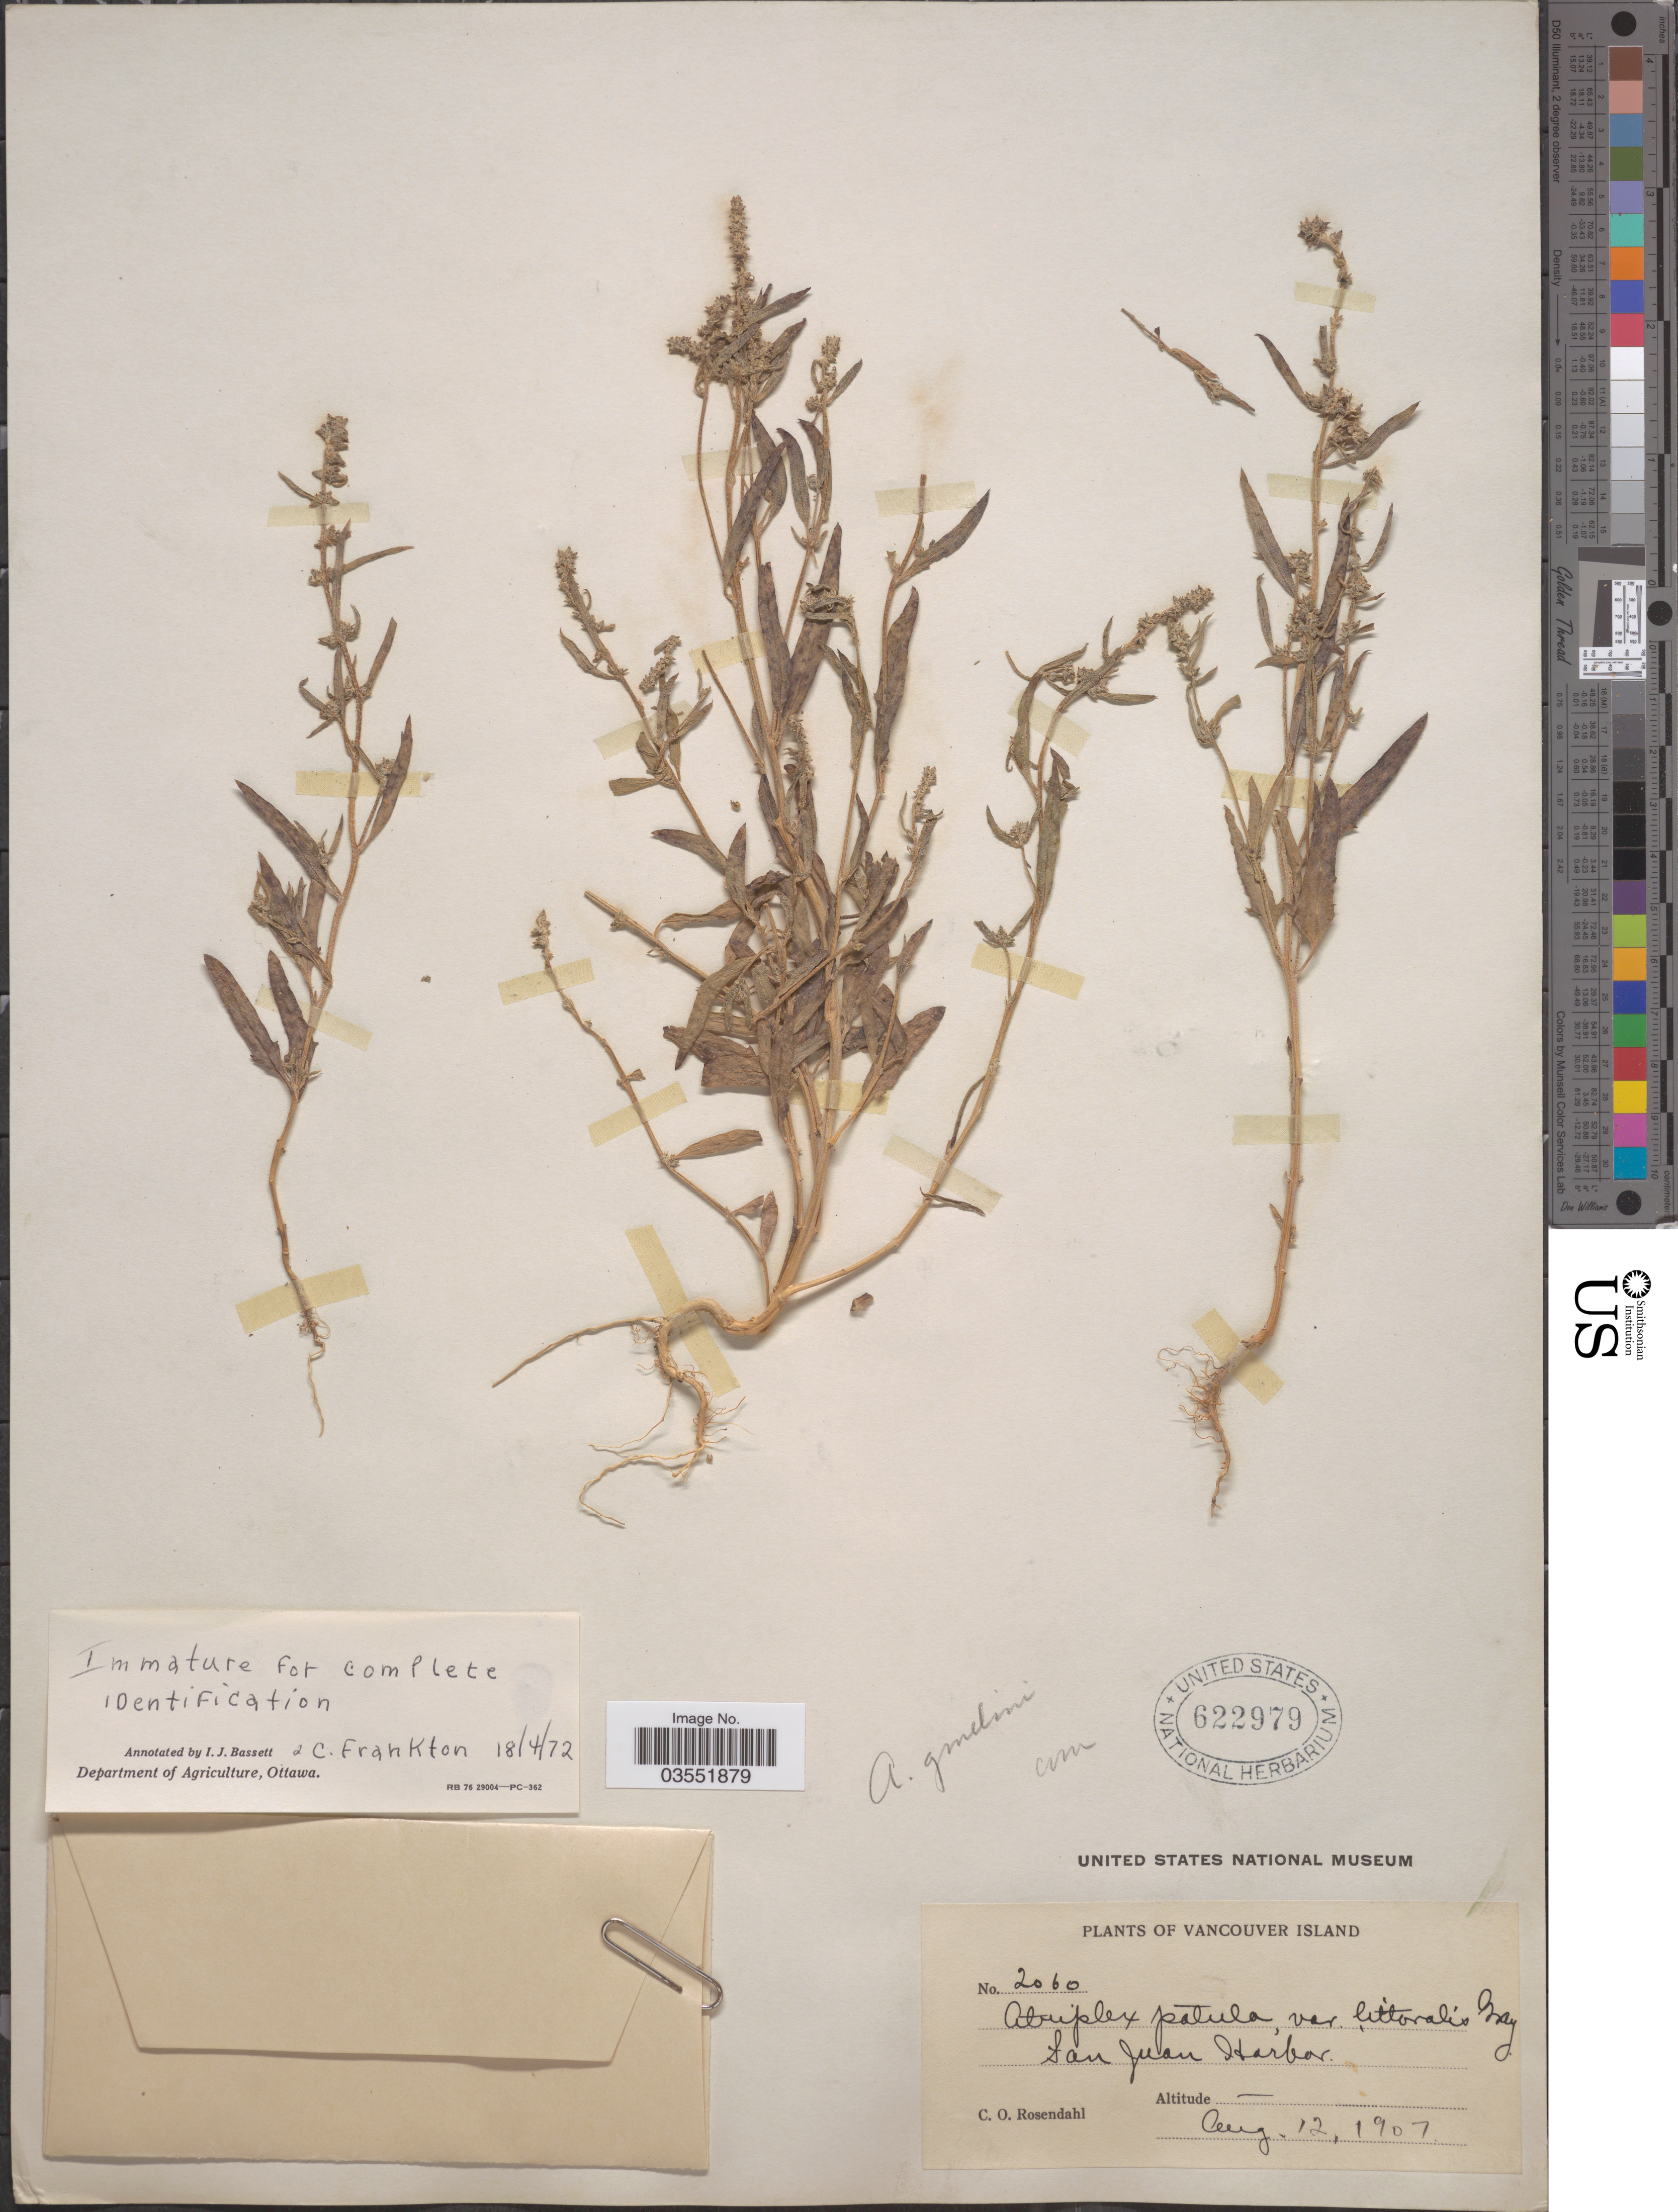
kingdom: Plantae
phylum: Tracheophyta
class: Magnoliopsida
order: Caryophyllales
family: Amaranthaceae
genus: Atriplex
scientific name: Atriplex gmelinii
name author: C.A. Mey. ex Bong.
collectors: C. O. Rosendahl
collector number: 2060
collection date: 1907-08-12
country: Canada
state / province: British Columbia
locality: Vancouver Island. San Juan Harbor.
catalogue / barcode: US 622979